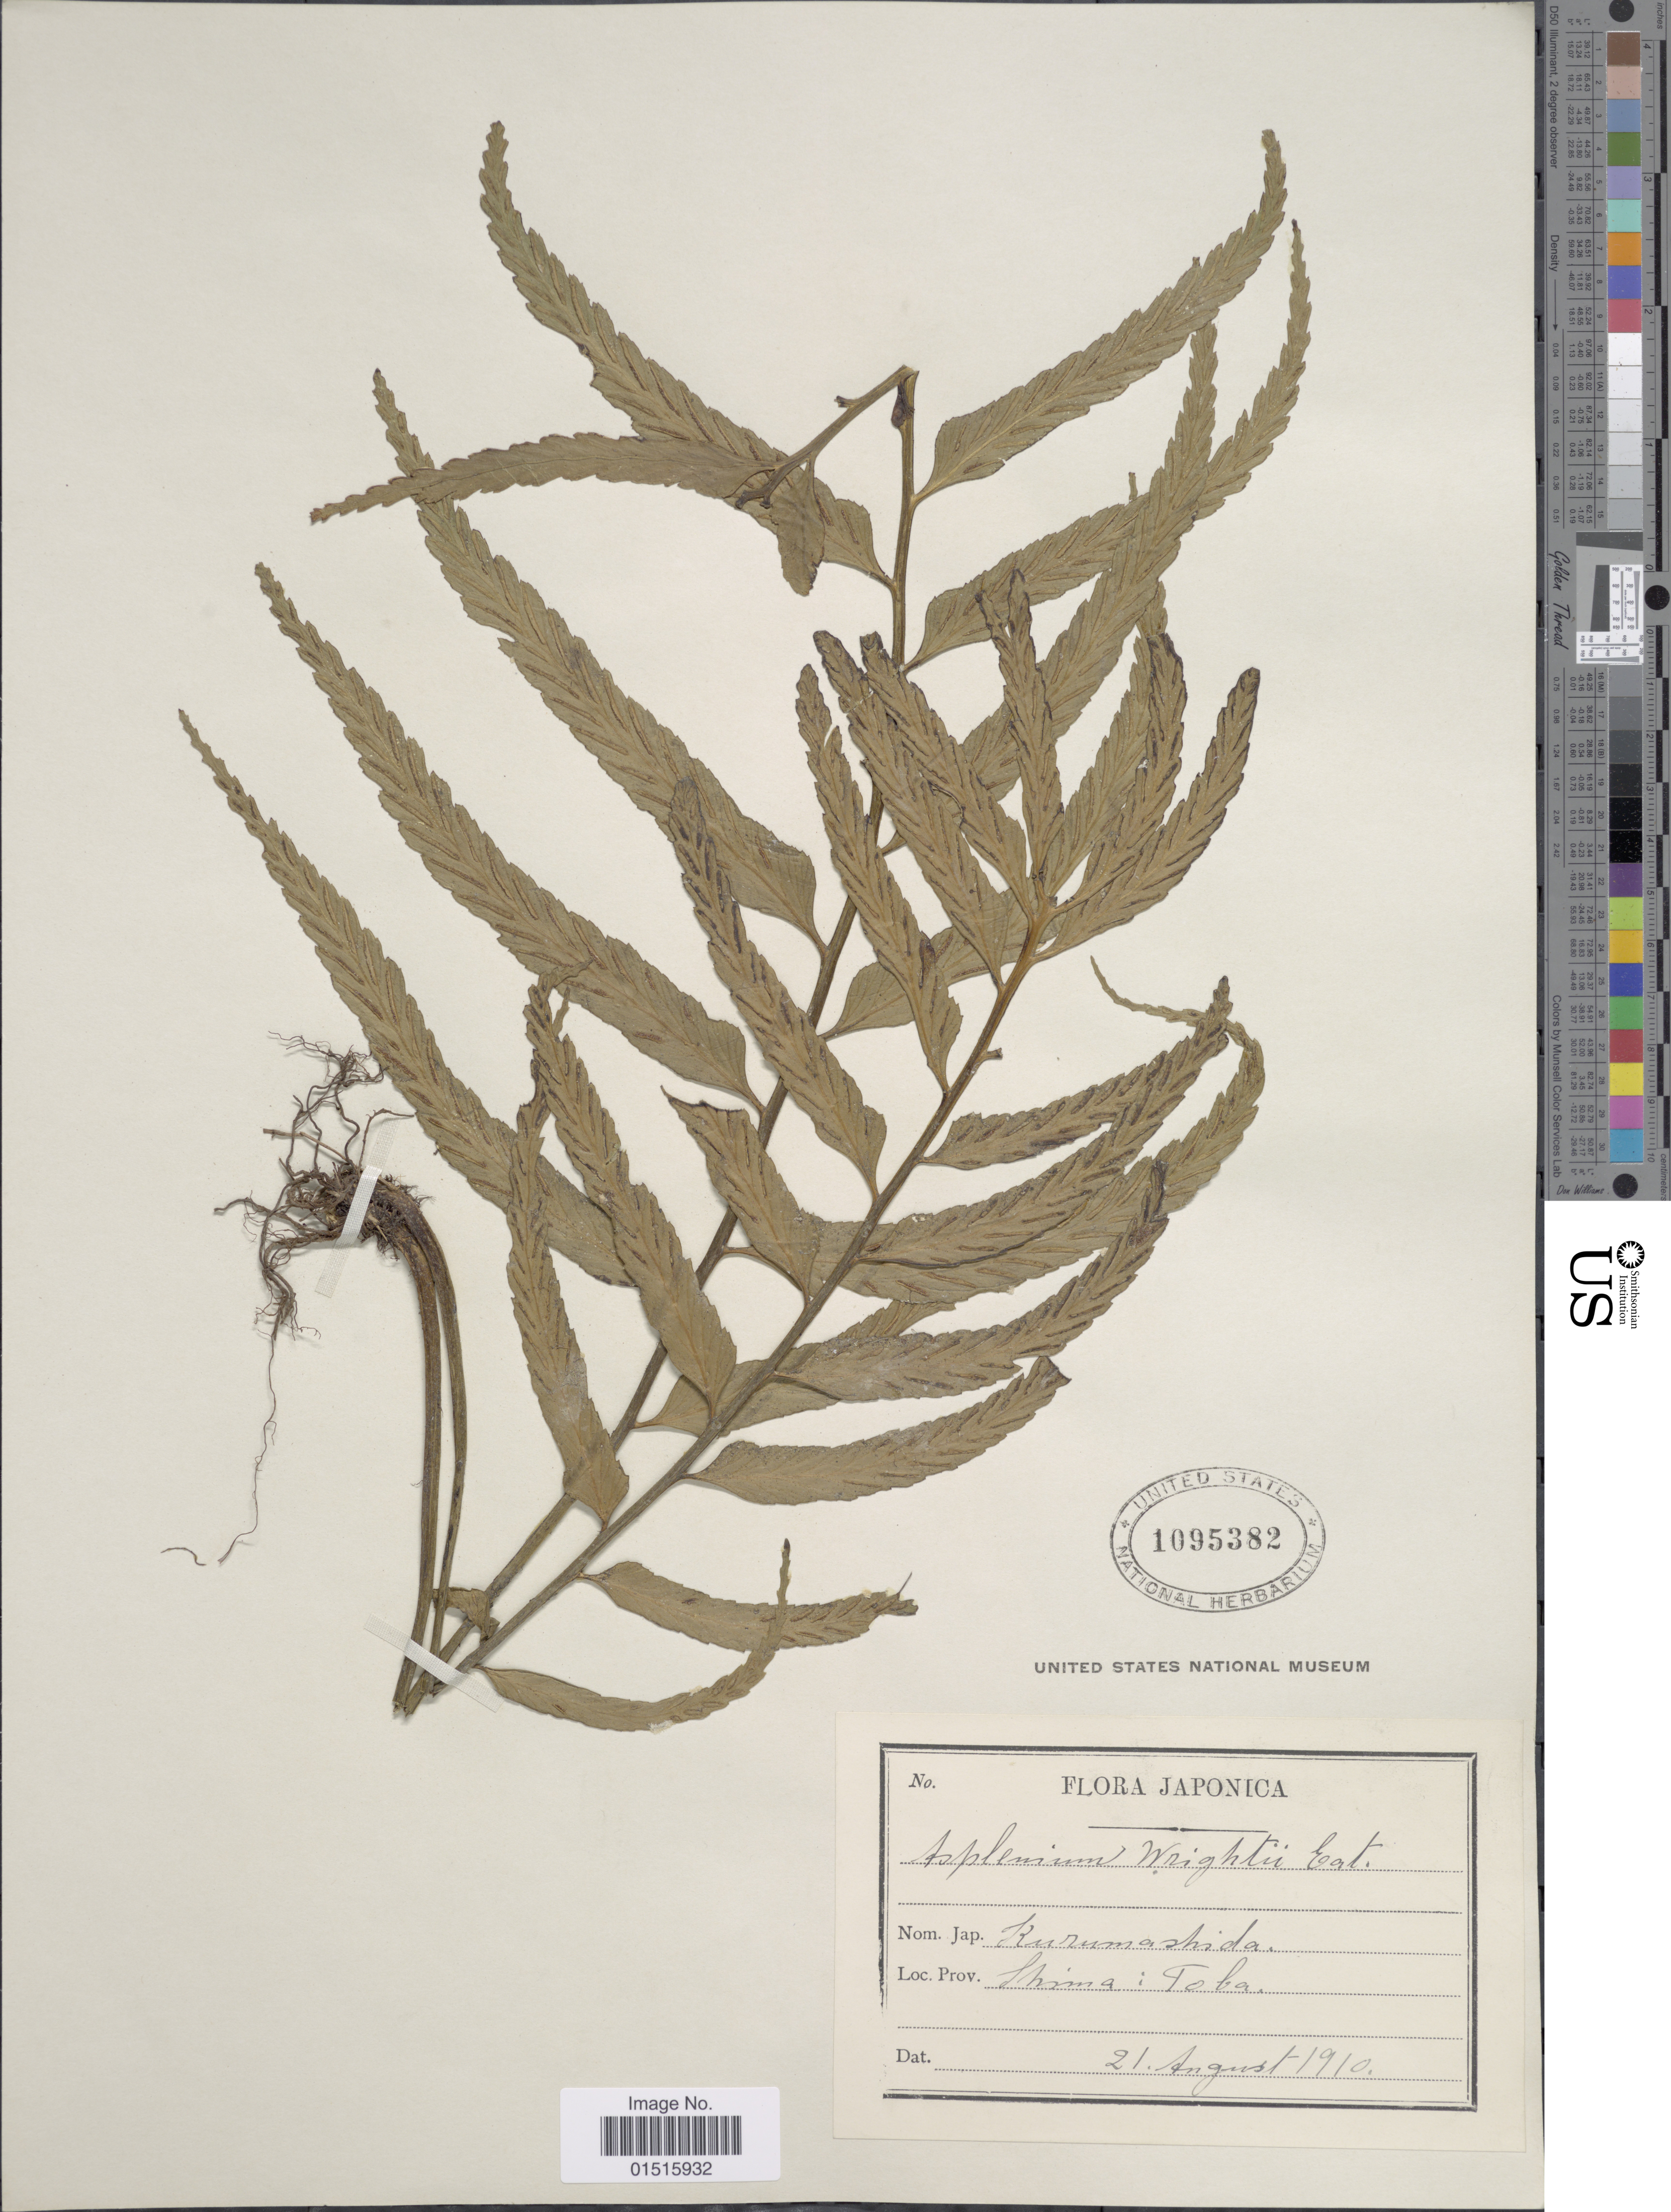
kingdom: Plantae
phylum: Tracheophyta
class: Polypodiopsida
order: Polypodiales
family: Aspleniaceae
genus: Asplenium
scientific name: Asplenium wrightii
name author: D.C. Eaton ex Hook.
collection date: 1910-08-21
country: Japan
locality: Shima: Toba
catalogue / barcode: US 1095382